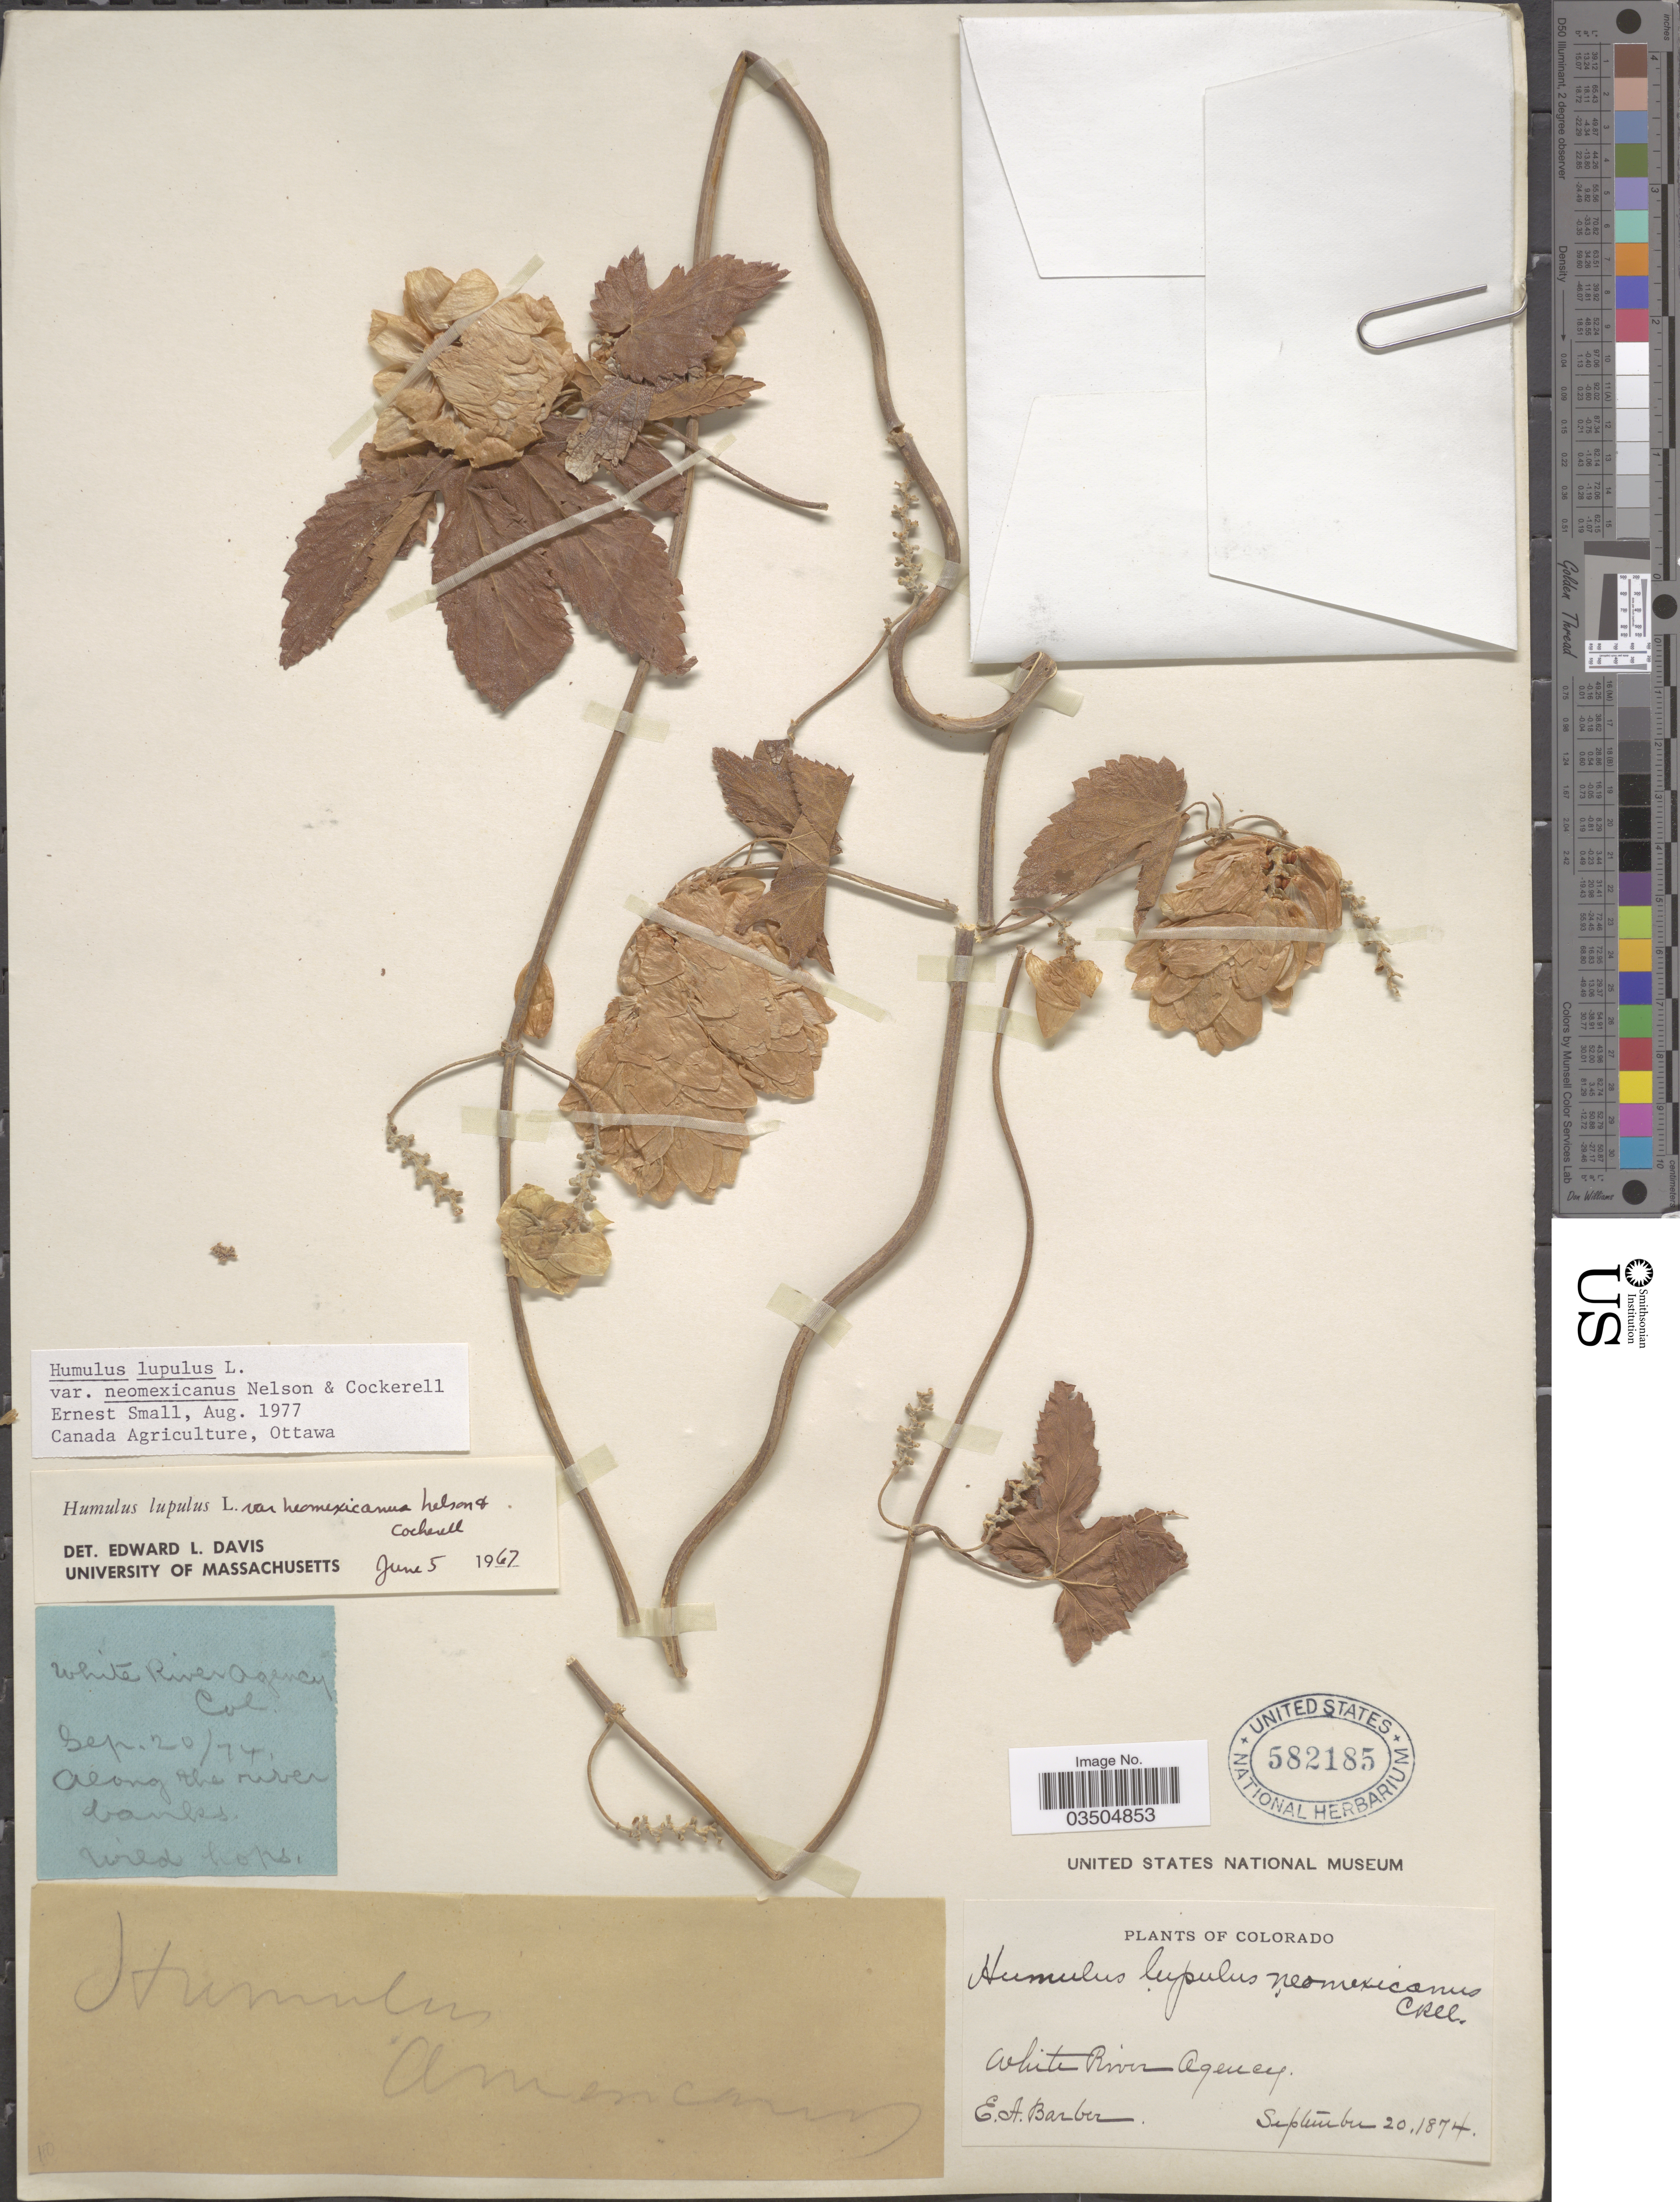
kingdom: Plantae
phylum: Tracheophyta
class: Magnoliopsida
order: Rosales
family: Cannabaceae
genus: Humulus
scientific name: Humulus neomexicanus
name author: (A. Nelson & Cockerell) Rydb.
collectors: E. Barber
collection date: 1874-09-20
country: United States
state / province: Colorado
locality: White River Agency. Along the river banks.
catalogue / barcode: US 582185